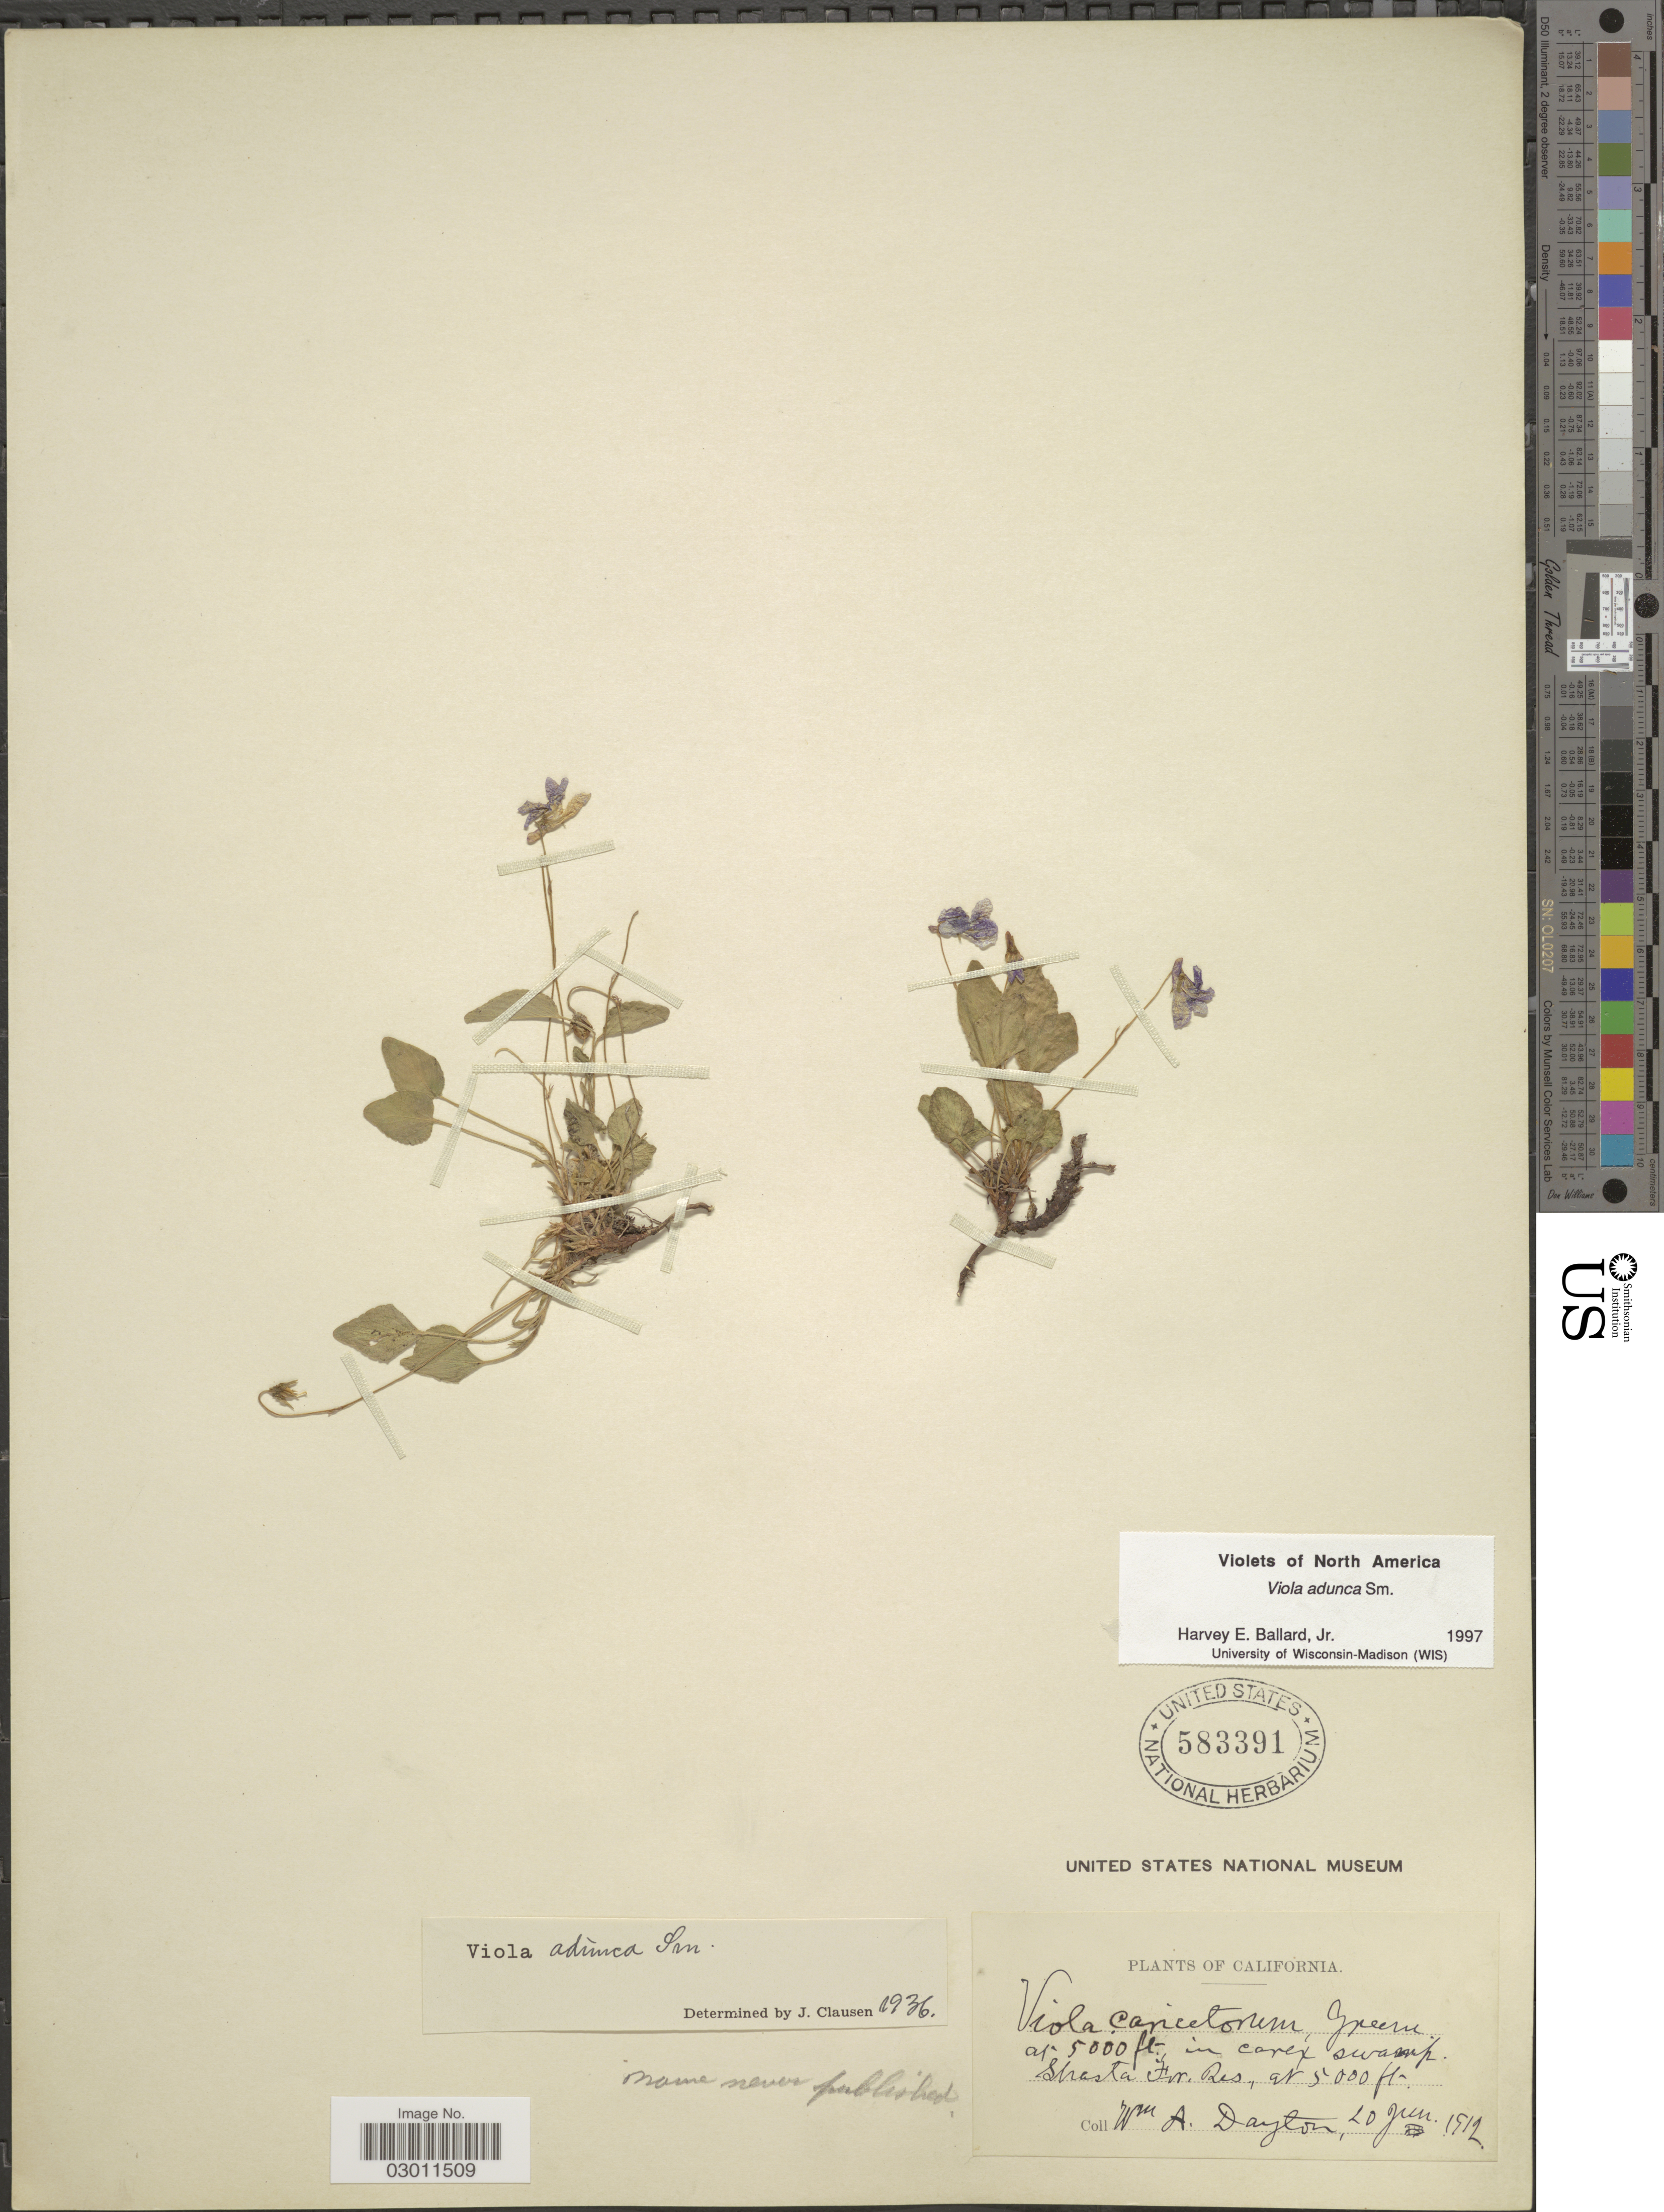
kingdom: Plantae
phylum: Tracheophyta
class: Magnoliopsida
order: Malpighiales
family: Violaceae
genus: Viola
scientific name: Viola adunca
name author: Sm.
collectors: W. Dayton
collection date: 1912-06-20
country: United States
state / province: California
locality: Shasta For. Res.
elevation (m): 1524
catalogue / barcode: US 583391